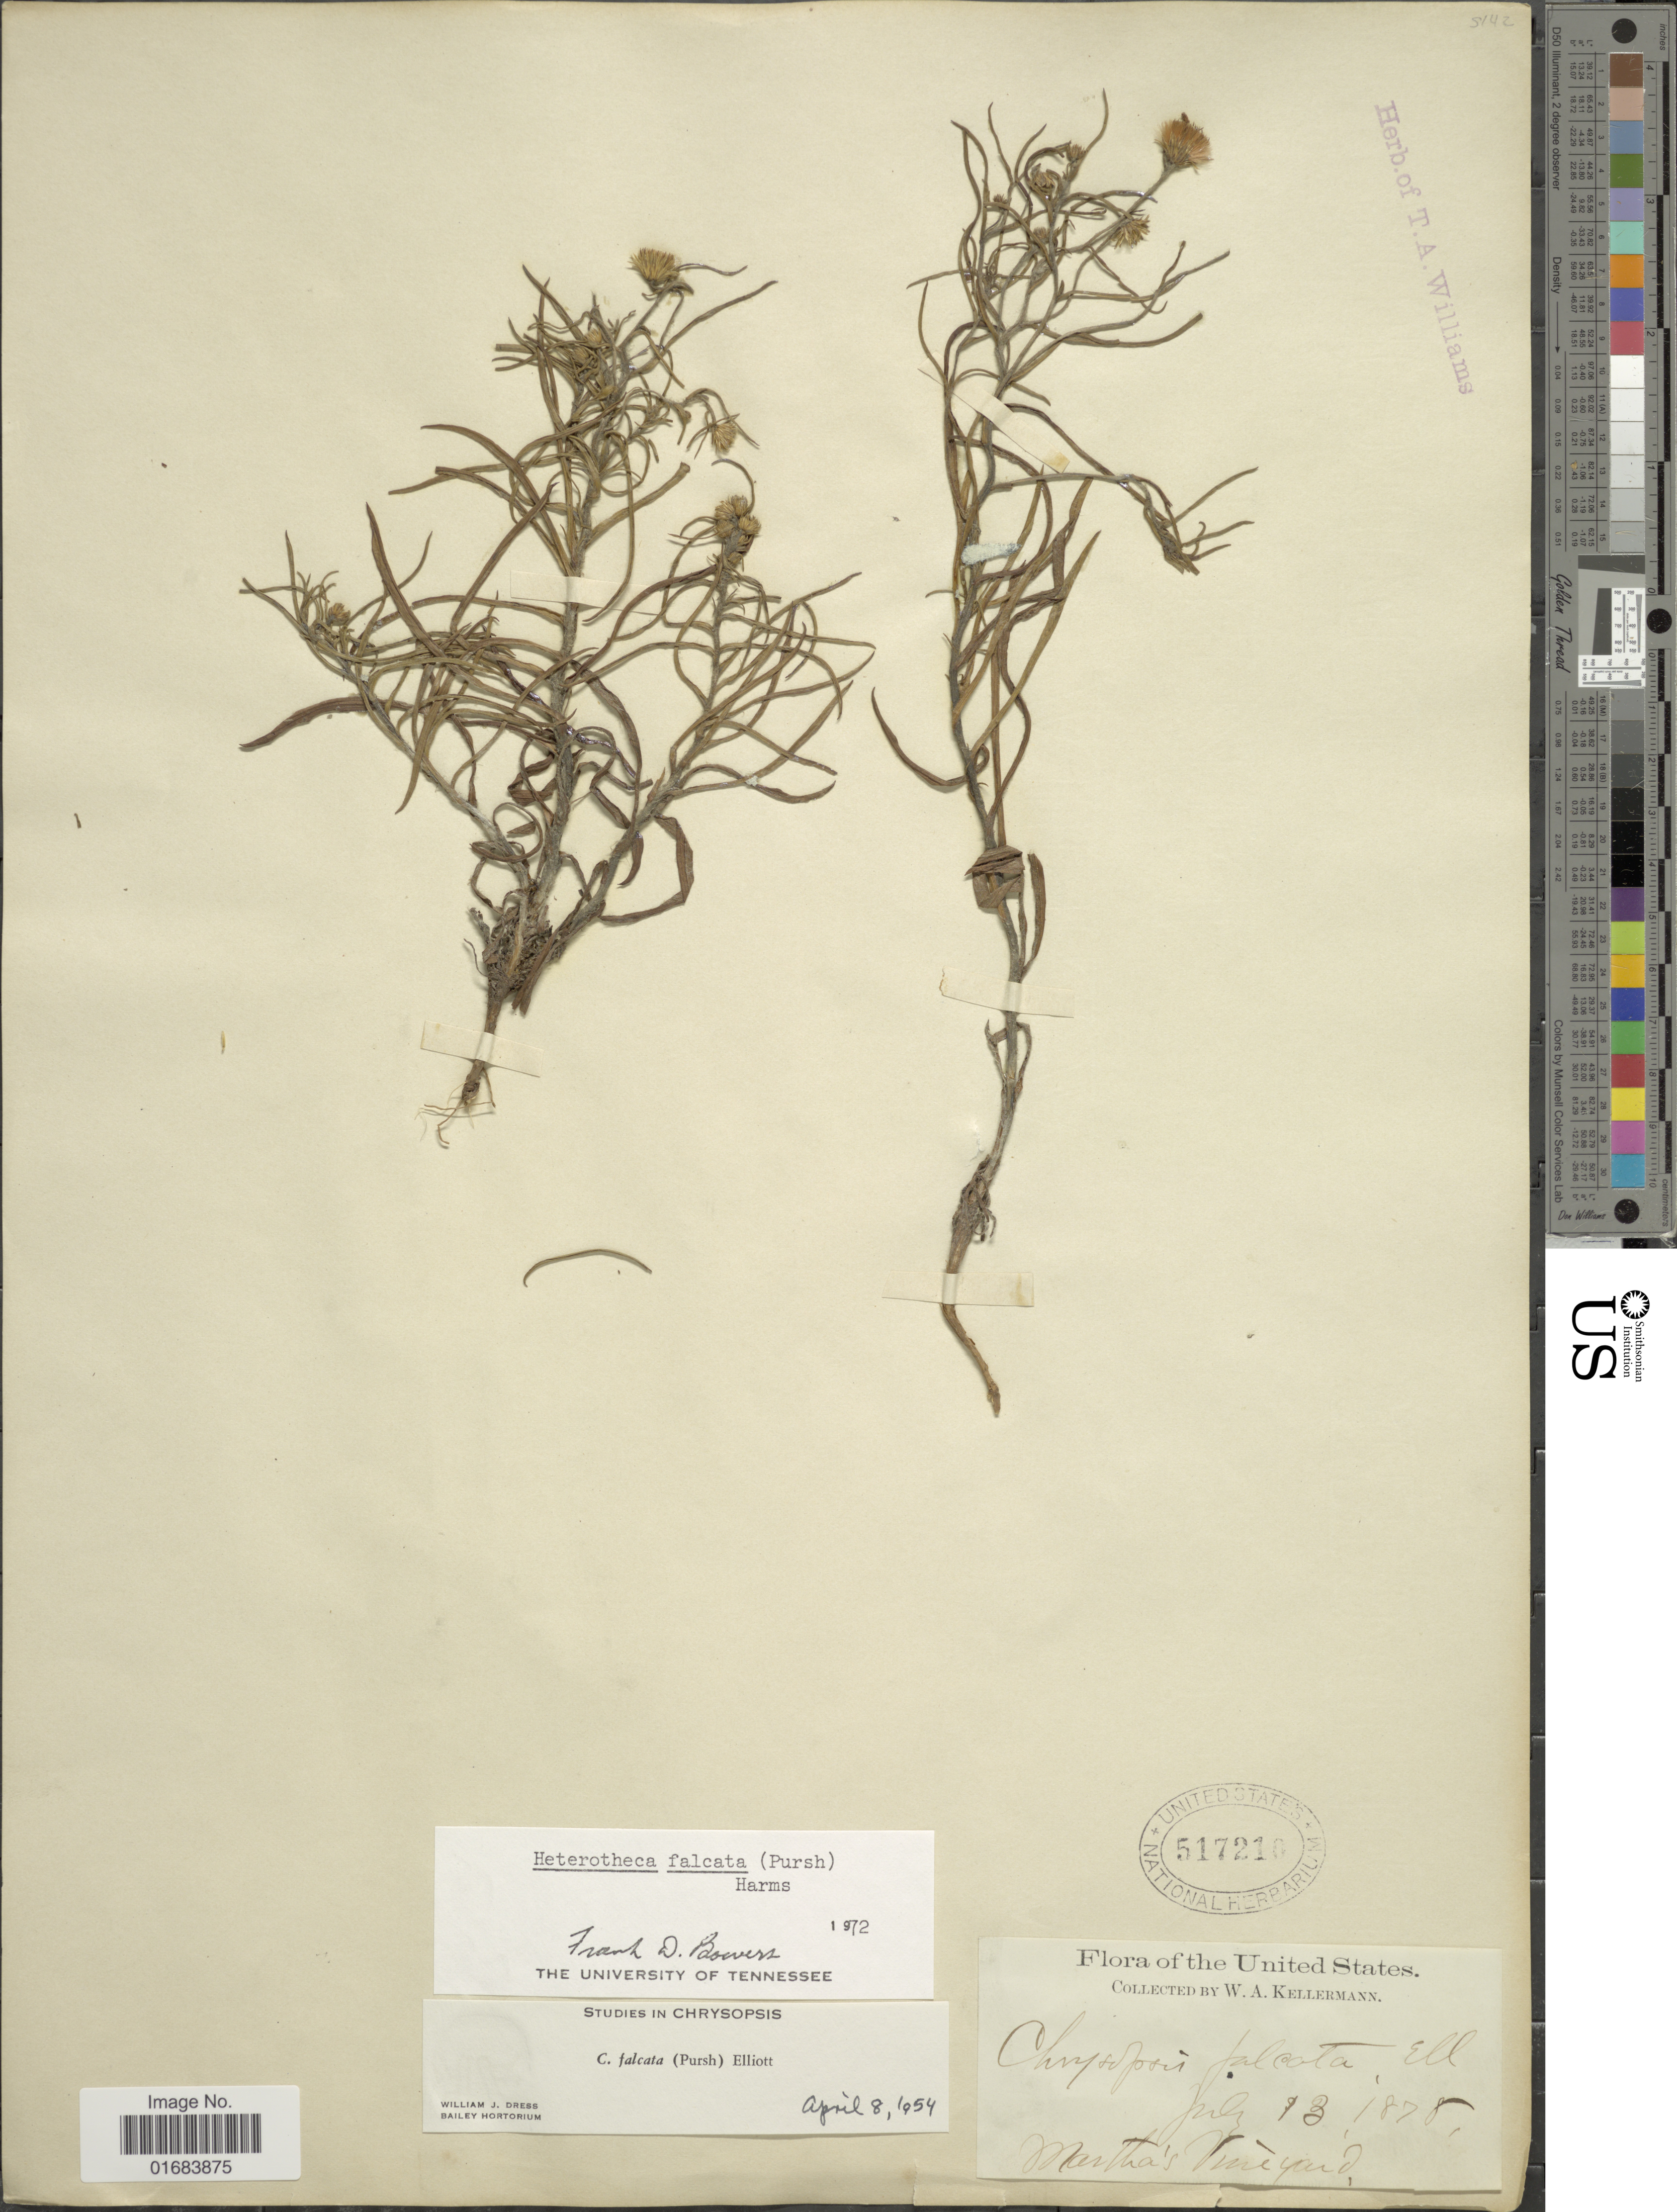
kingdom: Plantae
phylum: Tracheophyta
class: Magnoliopsida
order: Asterales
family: Asteraceae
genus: Pityopsis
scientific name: Pityopsis falcata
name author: (Pursh) Nutt.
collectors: W. A. Kellermann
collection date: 1879-07-13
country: United States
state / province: Massachusetts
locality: United States, Martha's Vineyard.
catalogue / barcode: US 517210